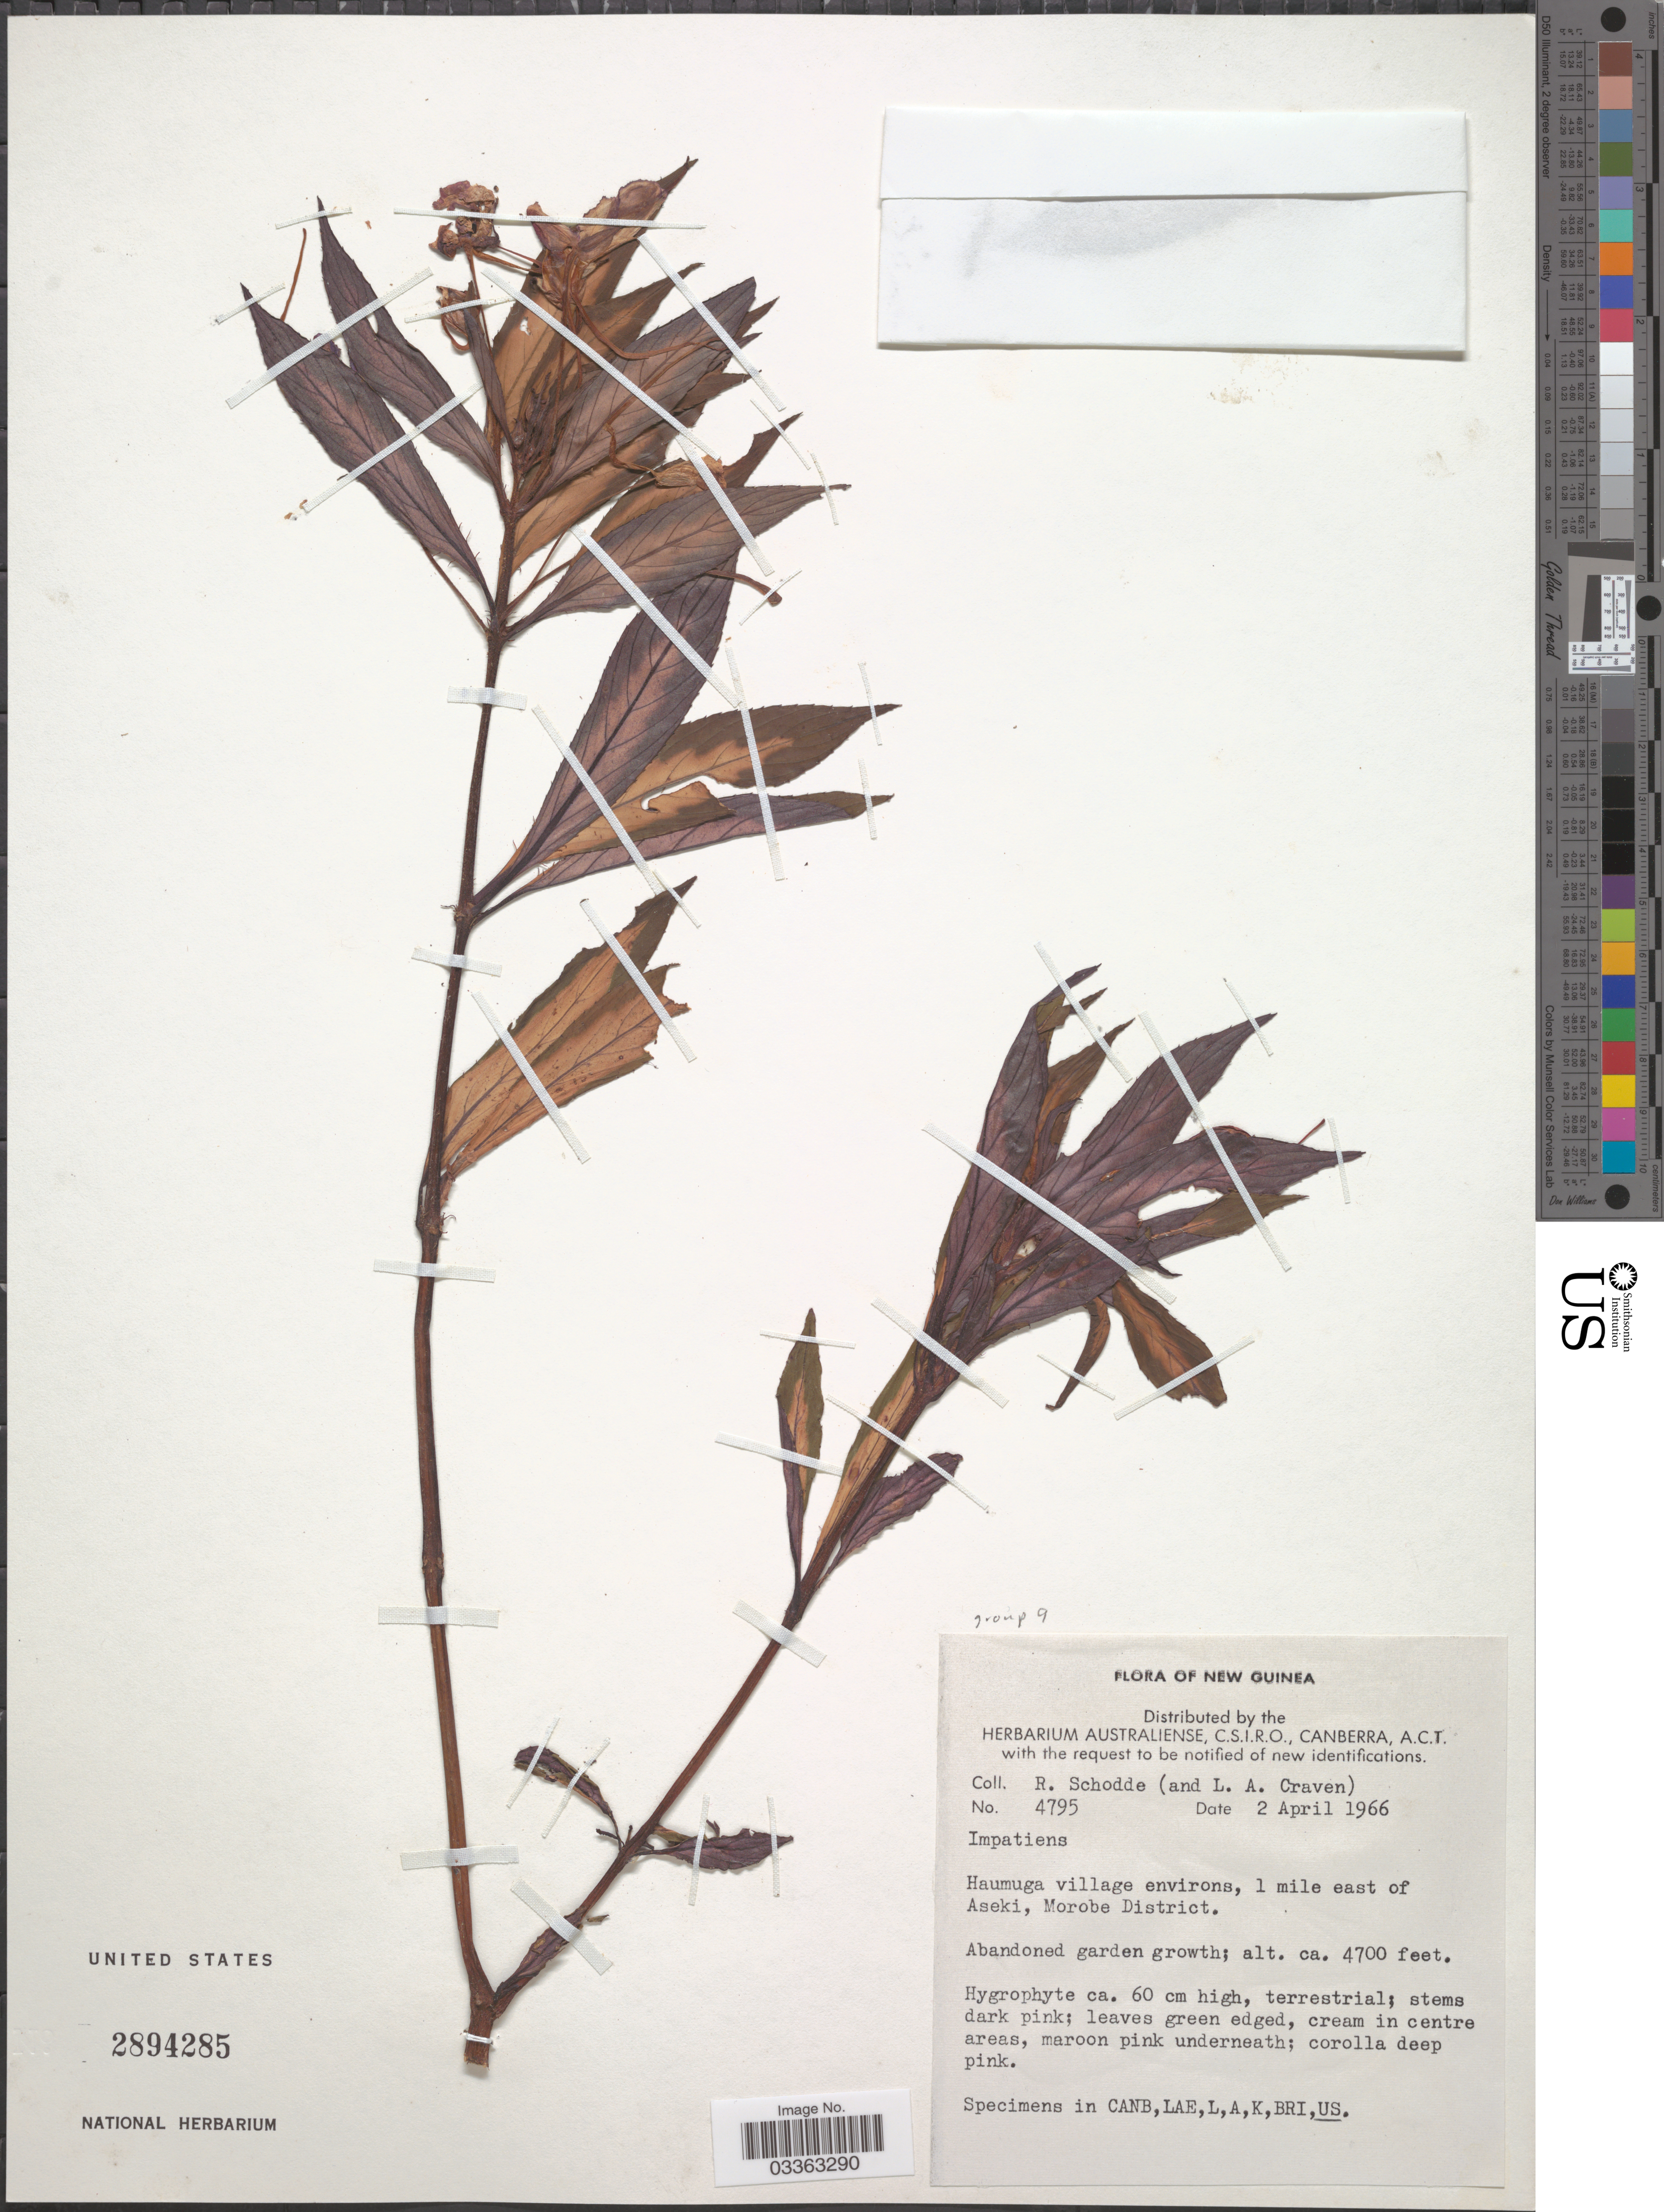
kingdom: Plantae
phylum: Tracheophyta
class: Magnoliopsida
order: Ericales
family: Balsaminaceae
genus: Impatiens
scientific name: Impatiens sp.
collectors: R. Schodde & L. A. Craven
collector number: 4795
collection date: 1966-04-02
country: Papua New Guinea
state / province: Morobe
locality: New Guinea. Haumuga village environs, 1 mile east of Aseki, Morobe District.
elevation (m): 1433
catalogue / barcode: US 2894285